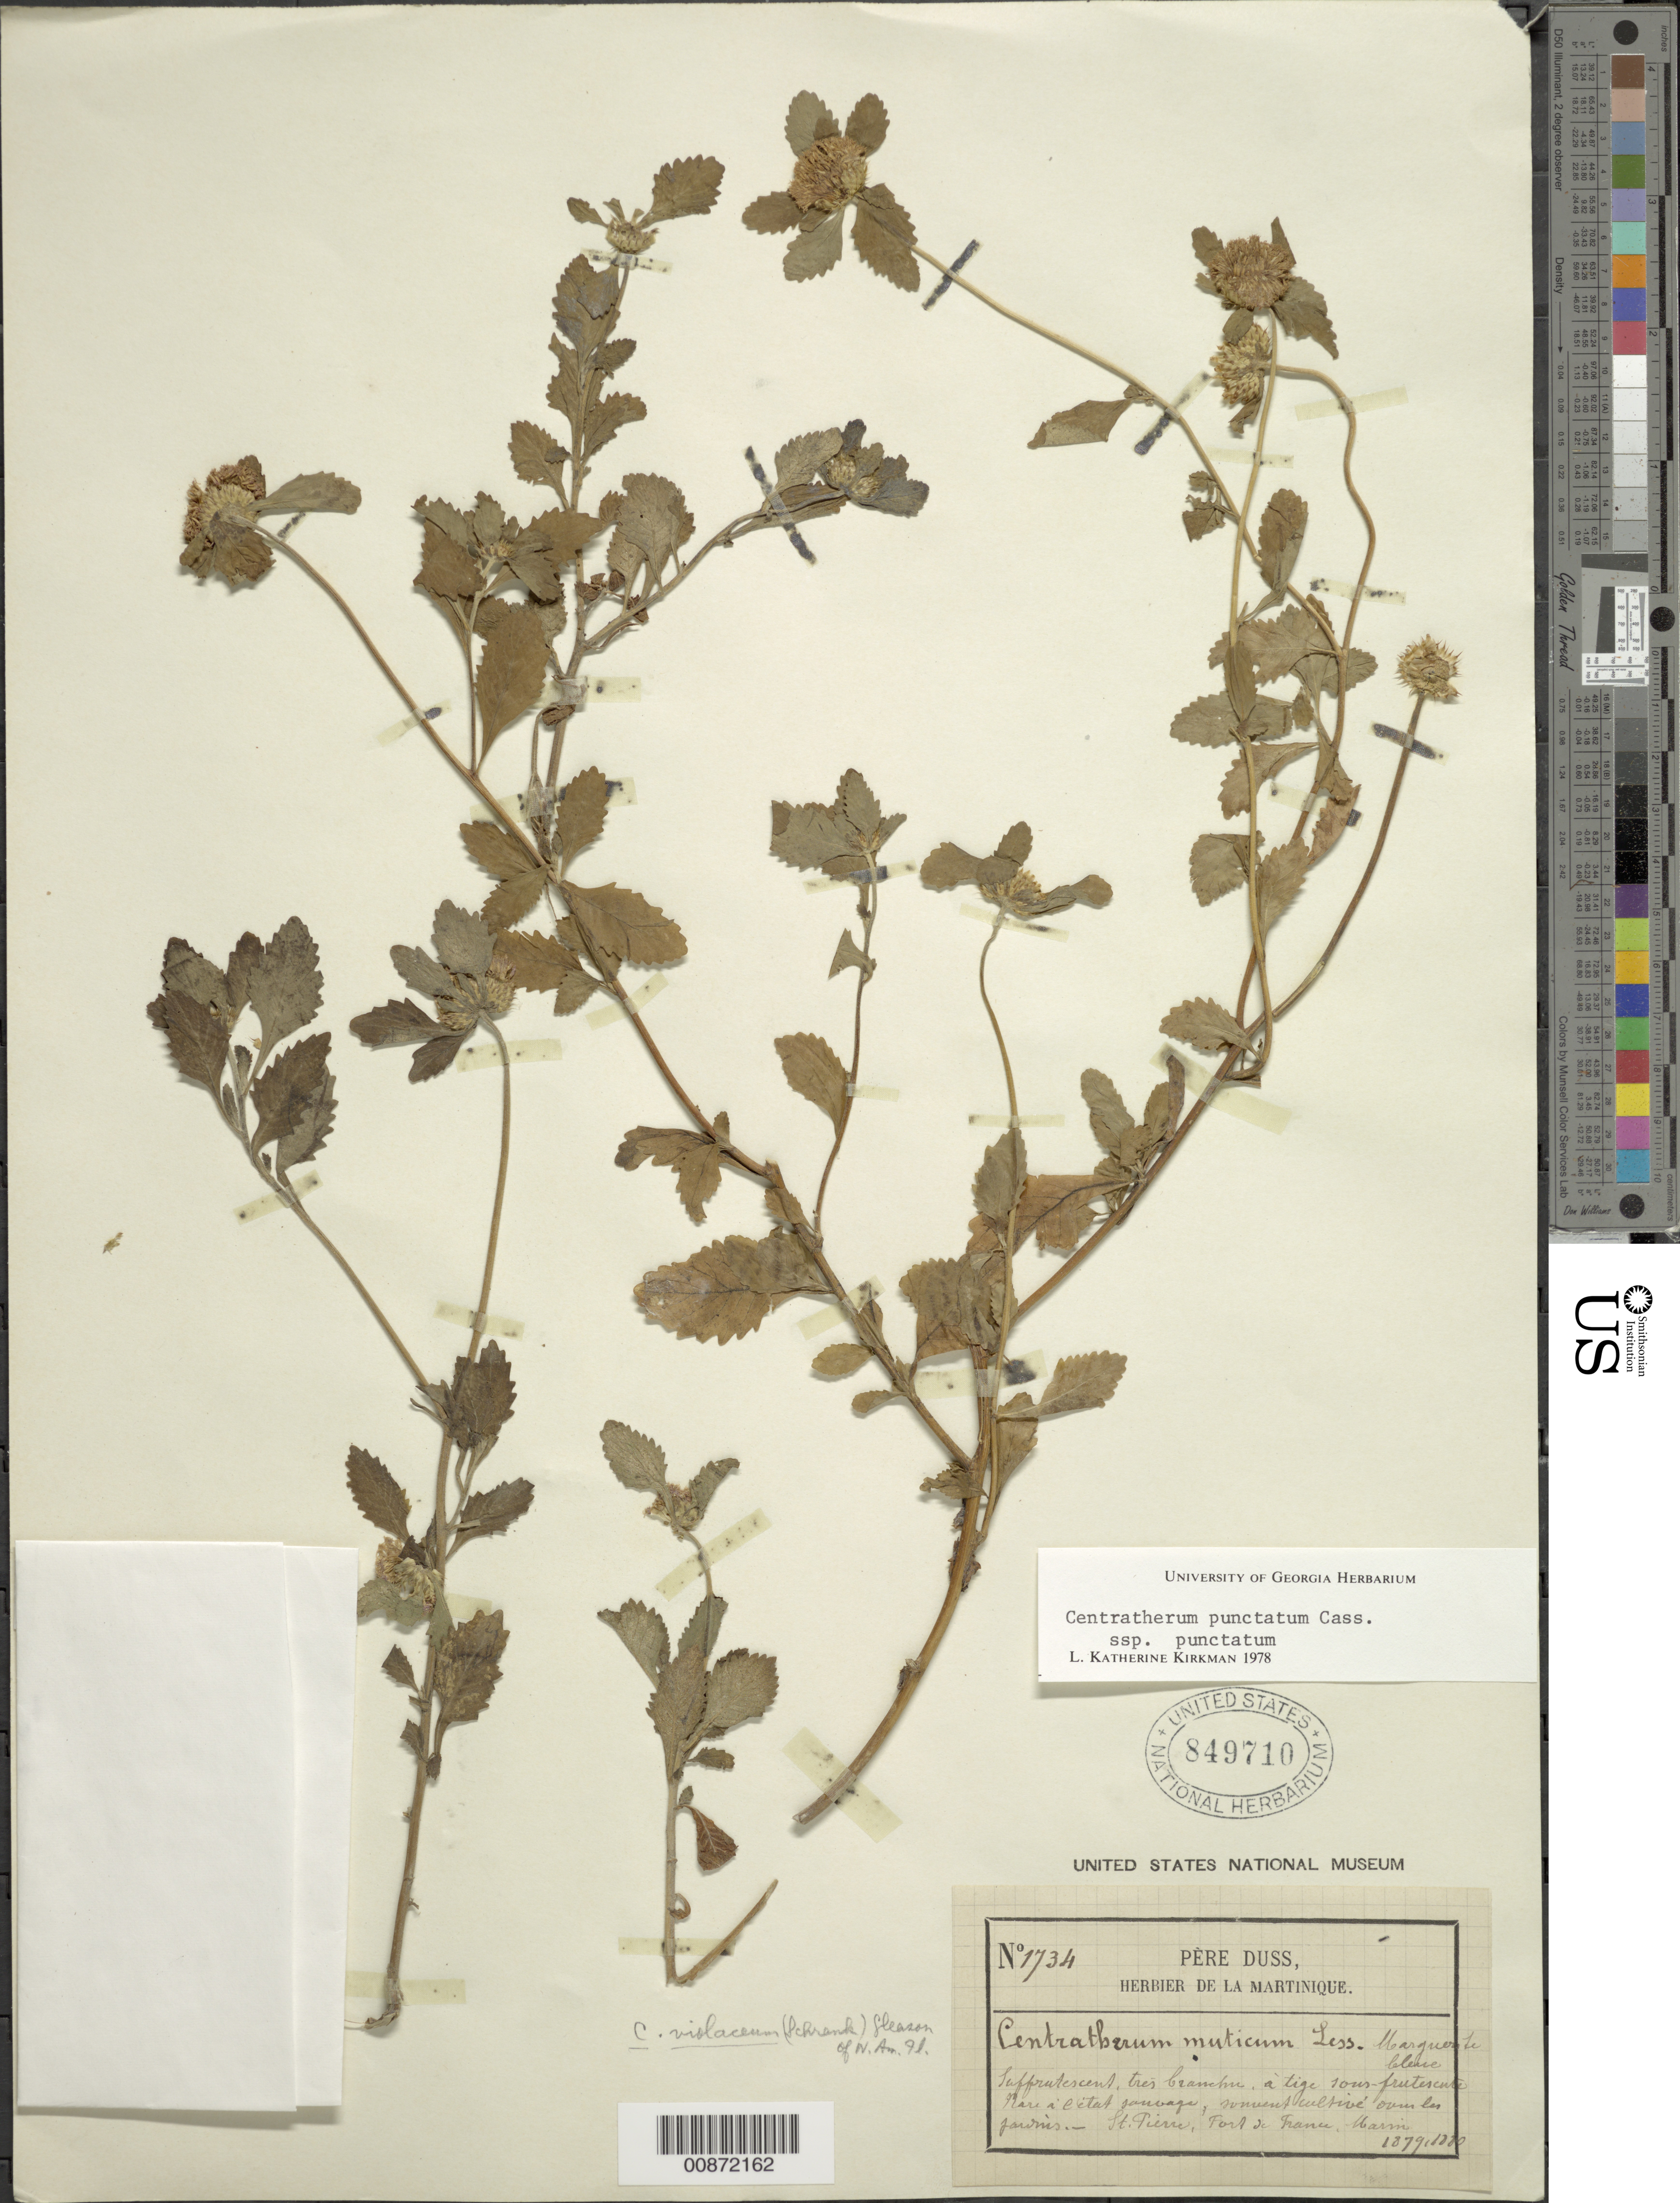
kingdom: Plantae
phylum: Tracheophyta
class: Magnoliopsida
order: Asterales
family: Asteraceae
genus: Centratherum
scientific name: Centratherum punctatum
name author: Cass.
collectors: Père Duss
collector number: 1734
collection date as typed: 1879 to -- --- 1880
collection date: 1879/1880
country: Martinique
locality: St. Pierre, Port de France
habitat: Garden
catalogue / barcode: US 849710